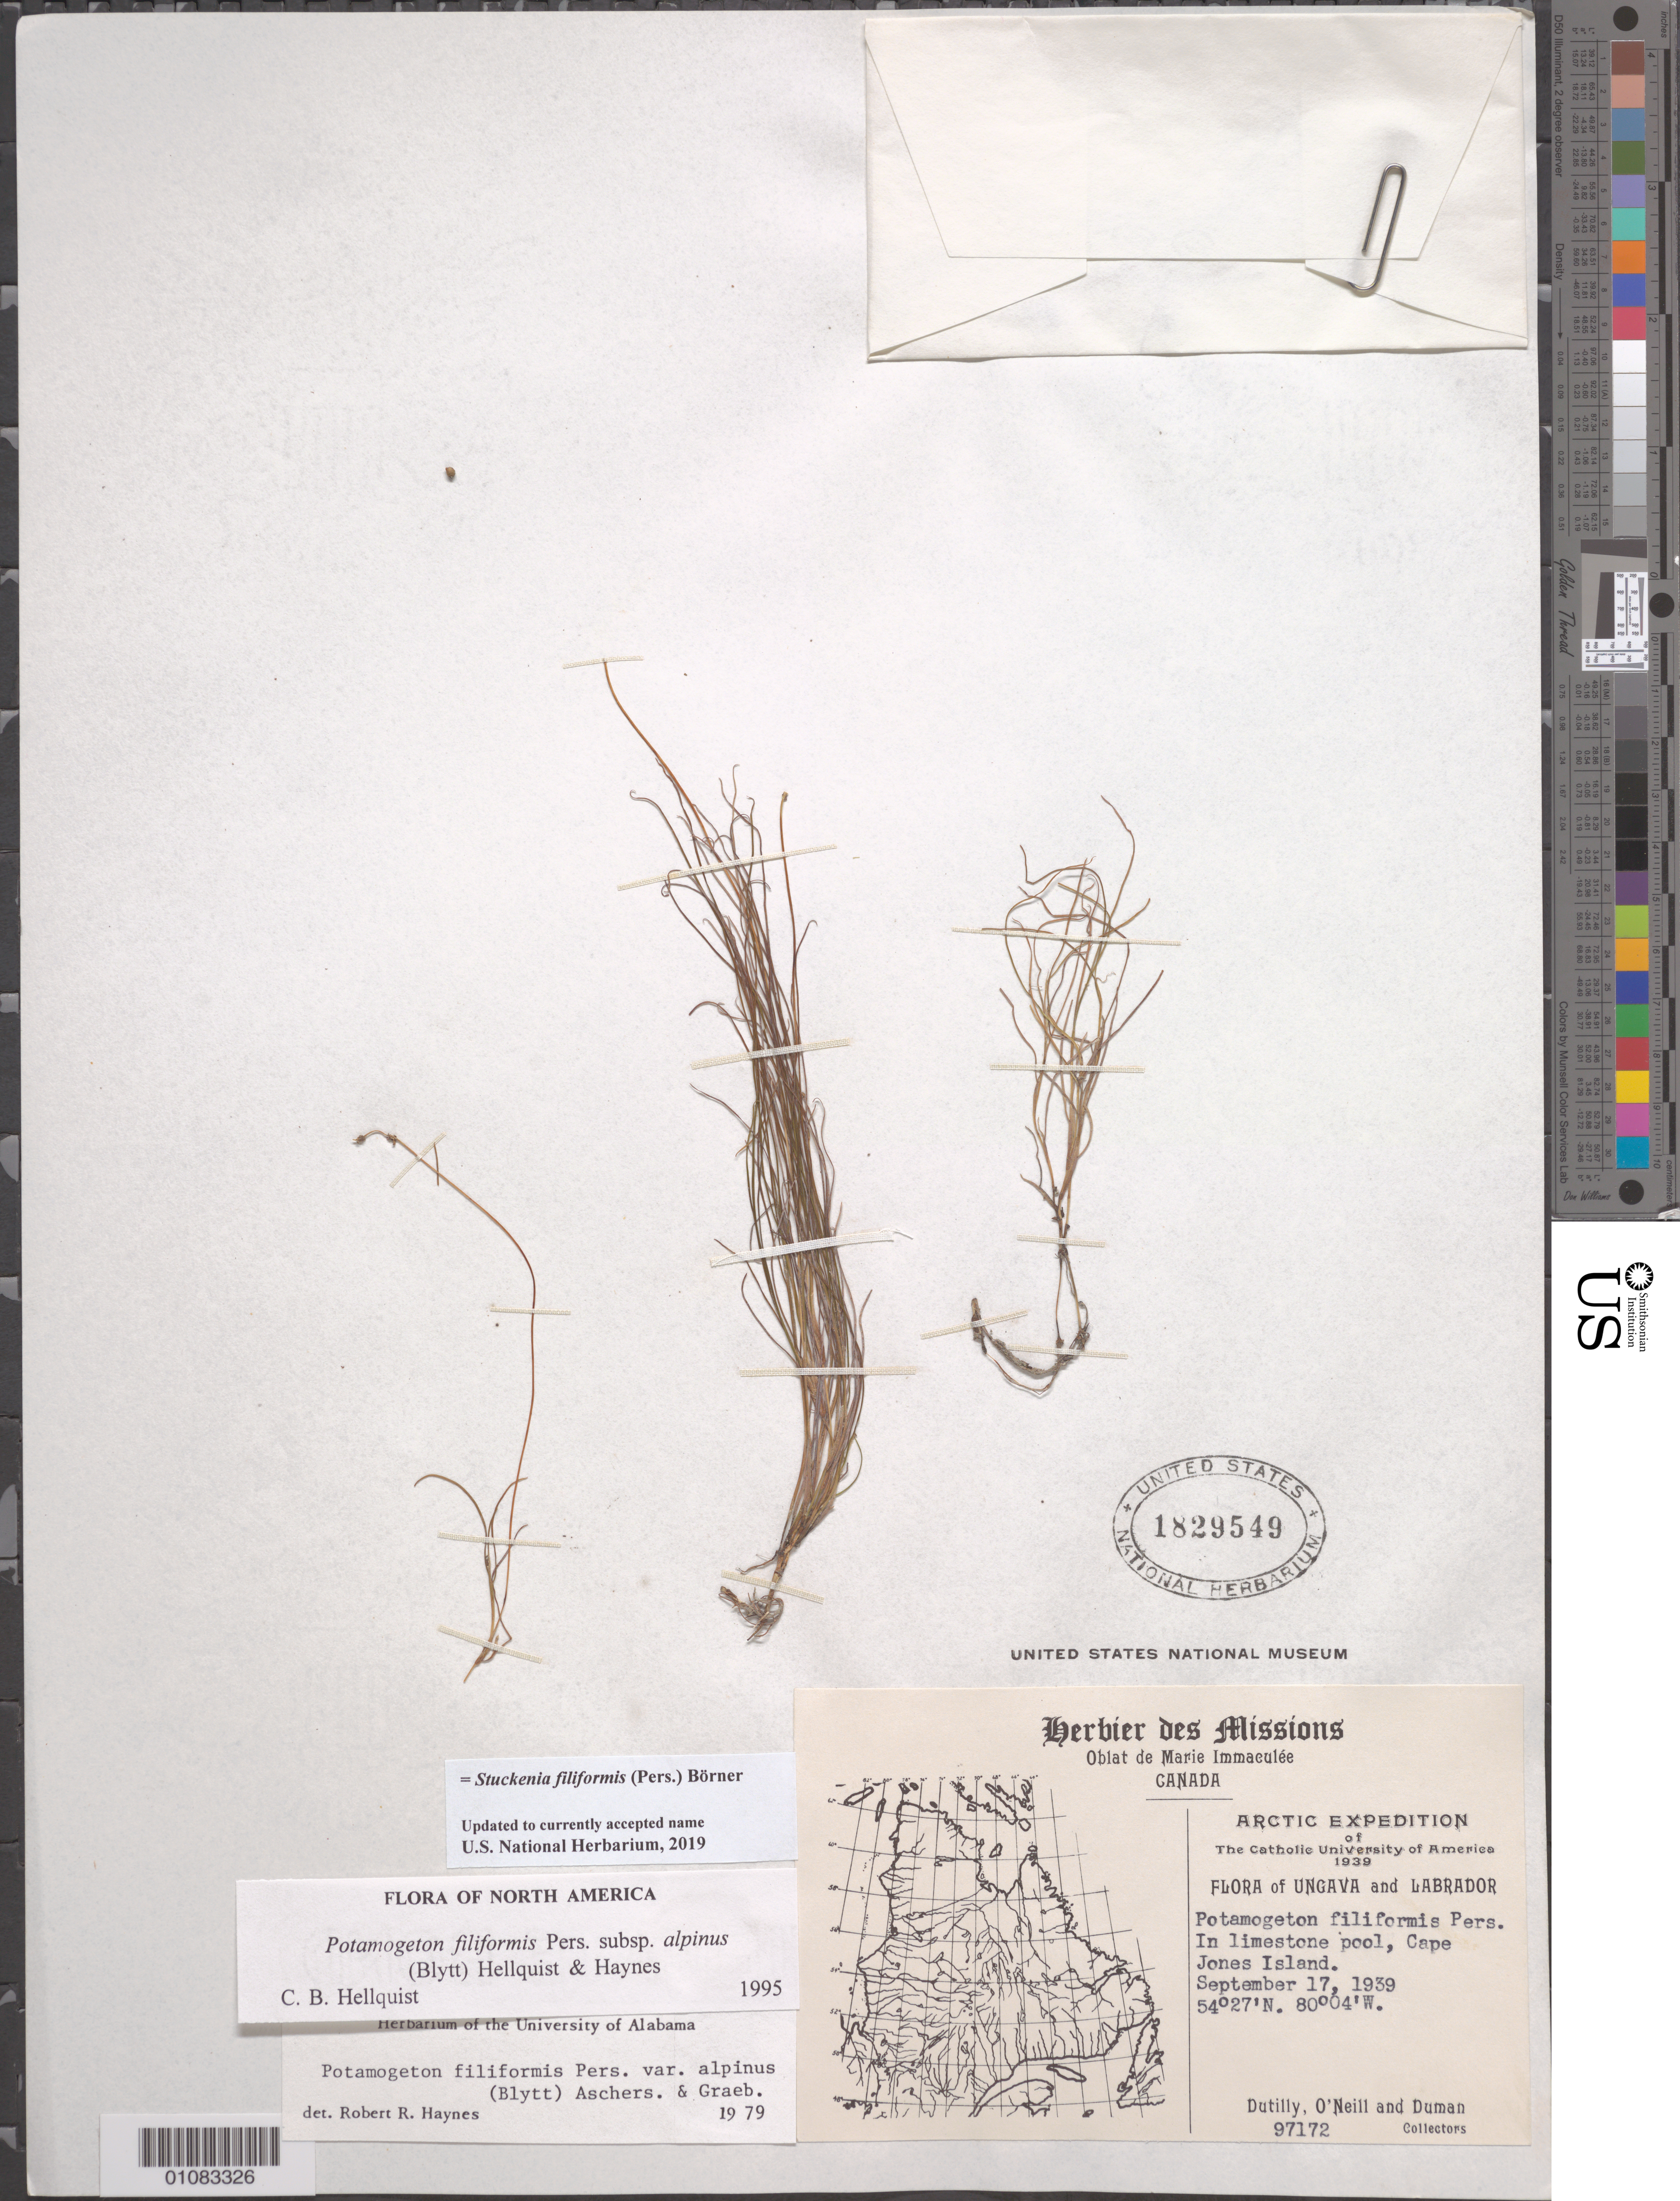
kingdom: Plantae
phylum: Tracheophyta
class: Liliopsida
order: Alismatales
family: Potamogetonaceae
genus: Stuckenia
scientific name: Stuckenia filiformis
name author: (Pers.) Börner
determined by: Strong, Mark T., (BOT), Smithsonian Institution - National Museum of Natural History (UNITED STATES)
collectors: A. Dutilly, -. O'Neill & M. Duman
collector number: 97172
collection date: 1939-09-17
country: Canada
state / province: Newfoundland and Labrador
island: Cape Jones Island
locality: Ungava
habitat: In limestone pool.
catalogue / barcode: US 1829549